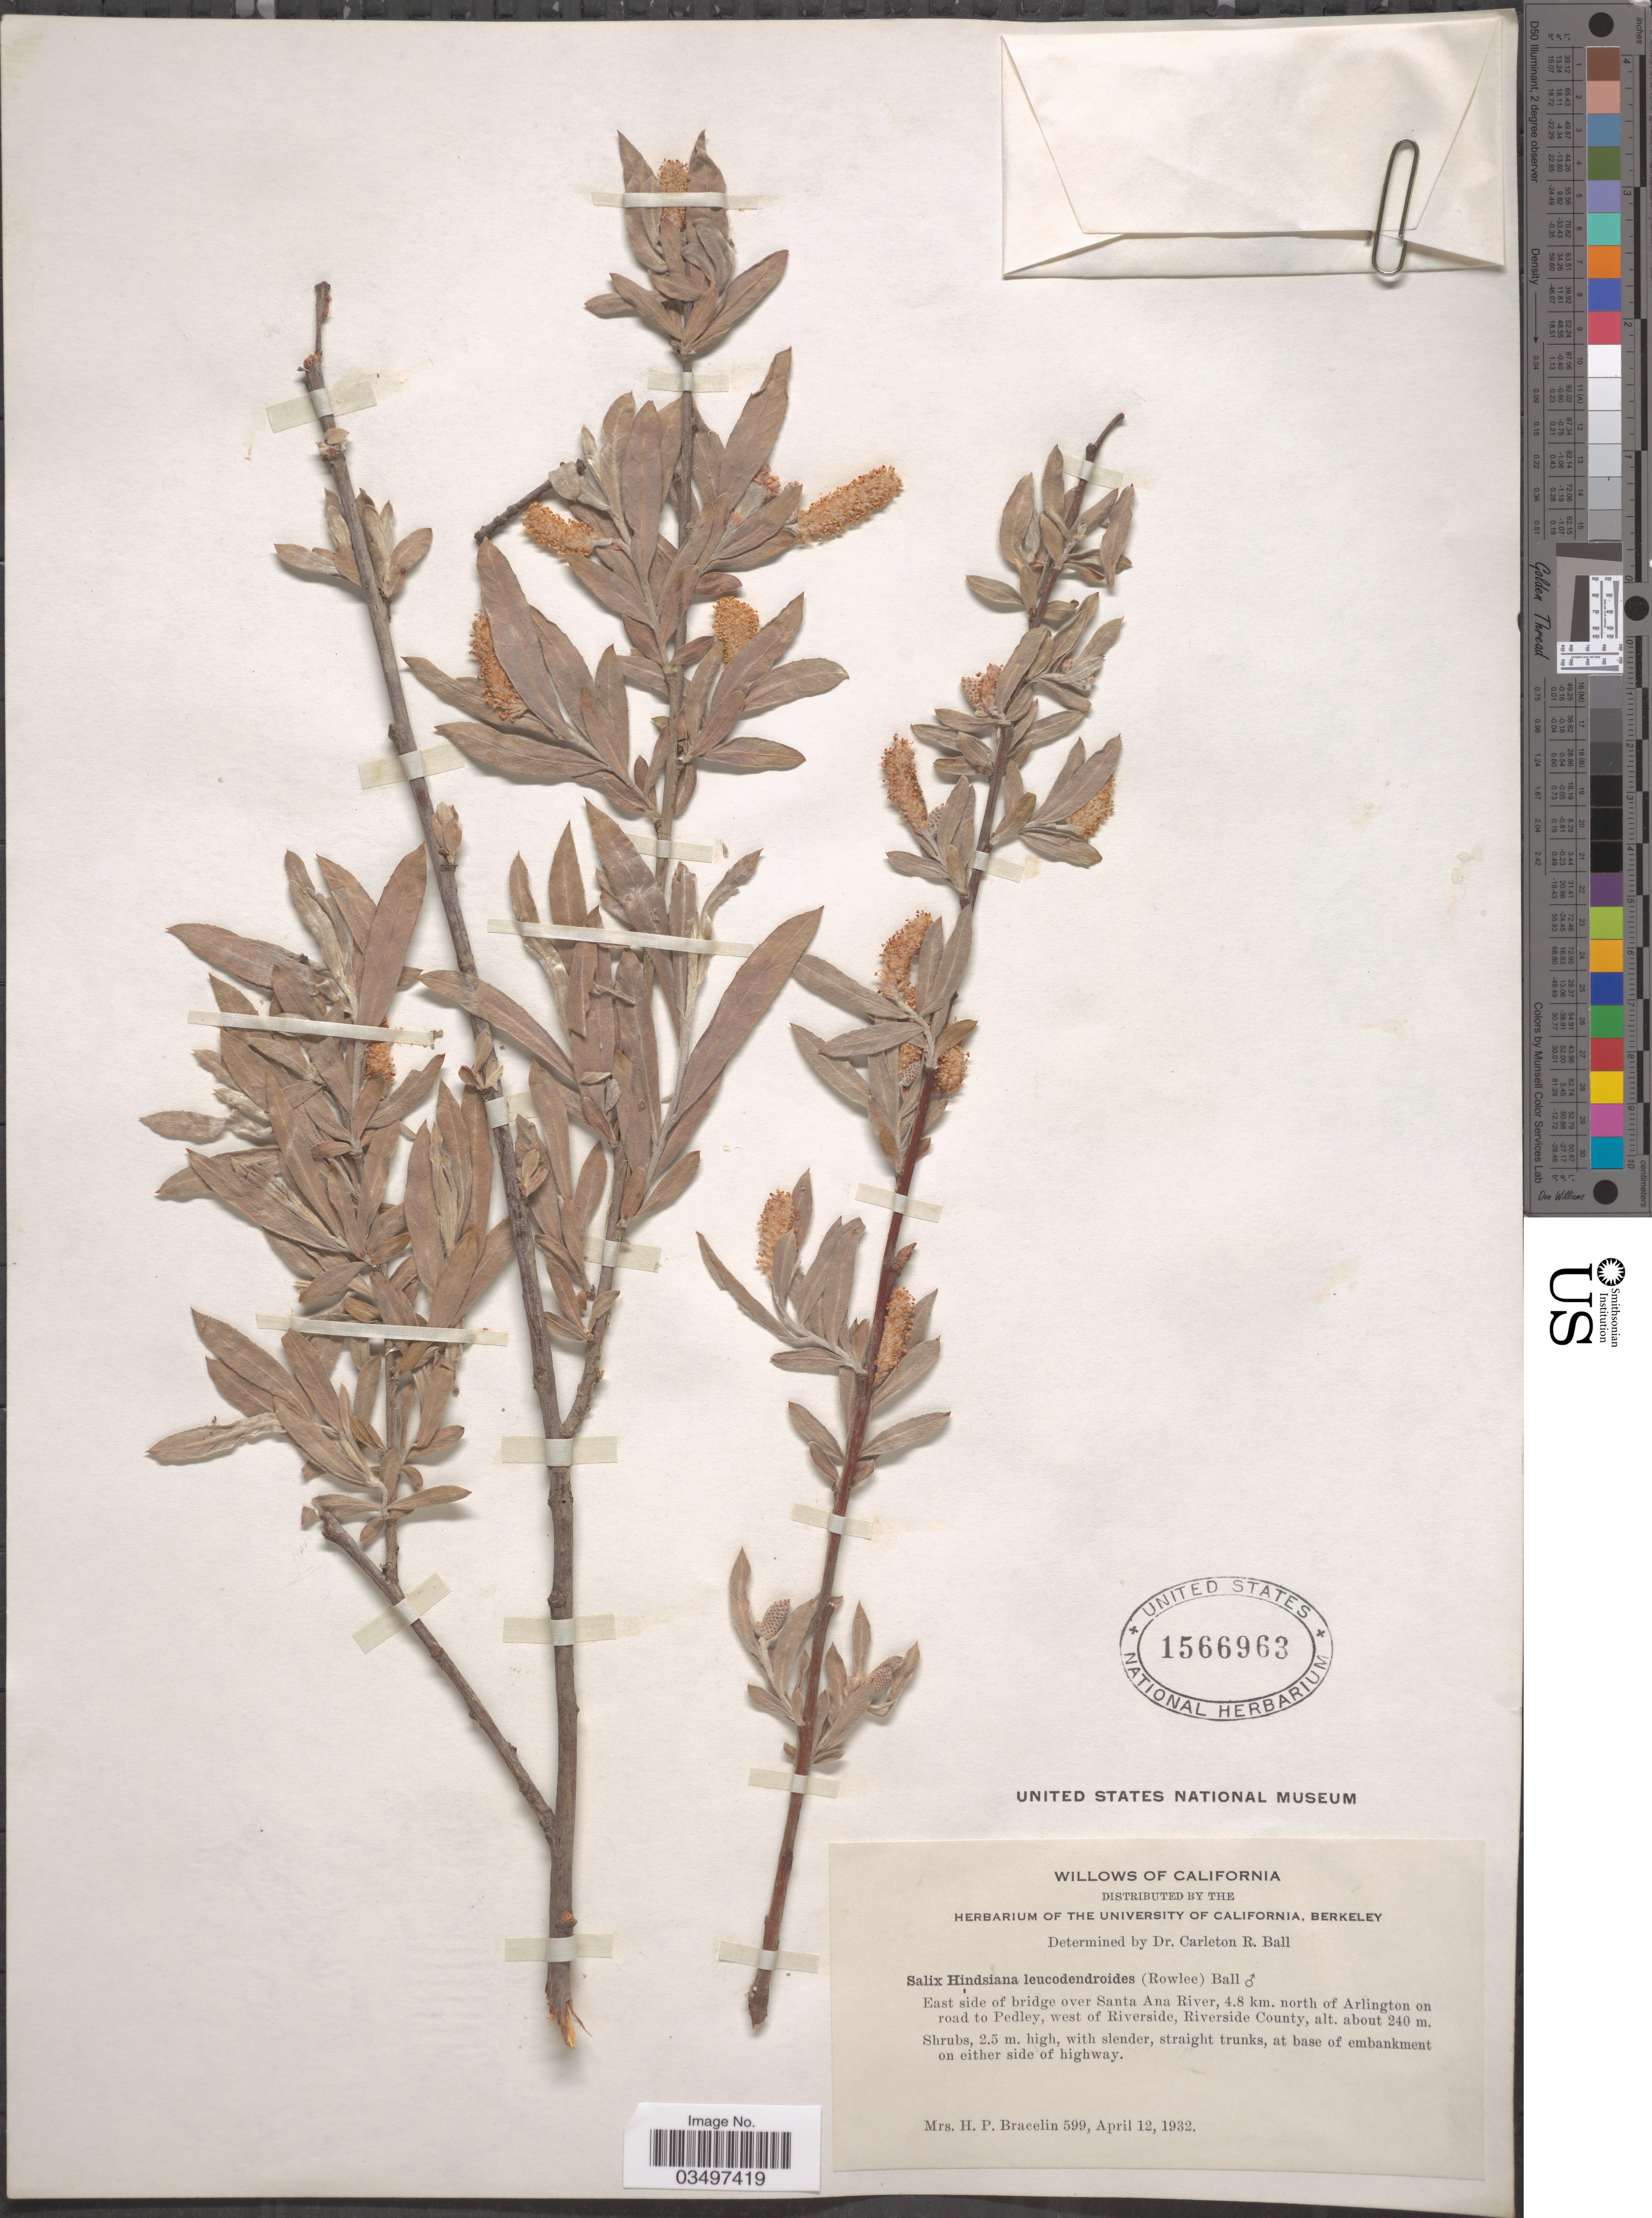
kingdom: Plantae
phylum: Tracheophyta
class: Magnoliopsida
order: Malpighiales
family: Salicaceae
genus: Salix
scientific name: Salix hindsiana var. leucodendroides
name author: (Rowlee) C.R. Ball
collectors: H. Bracelin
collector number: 599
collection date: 1932-04-12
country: United States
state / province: California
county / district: Riverside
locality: East side of bridge over Santa Ana River, 4.8 km. north of Arlington on road to Pedley, west of Riverside, Riverside County.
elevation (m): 240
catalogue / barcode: US 1566963